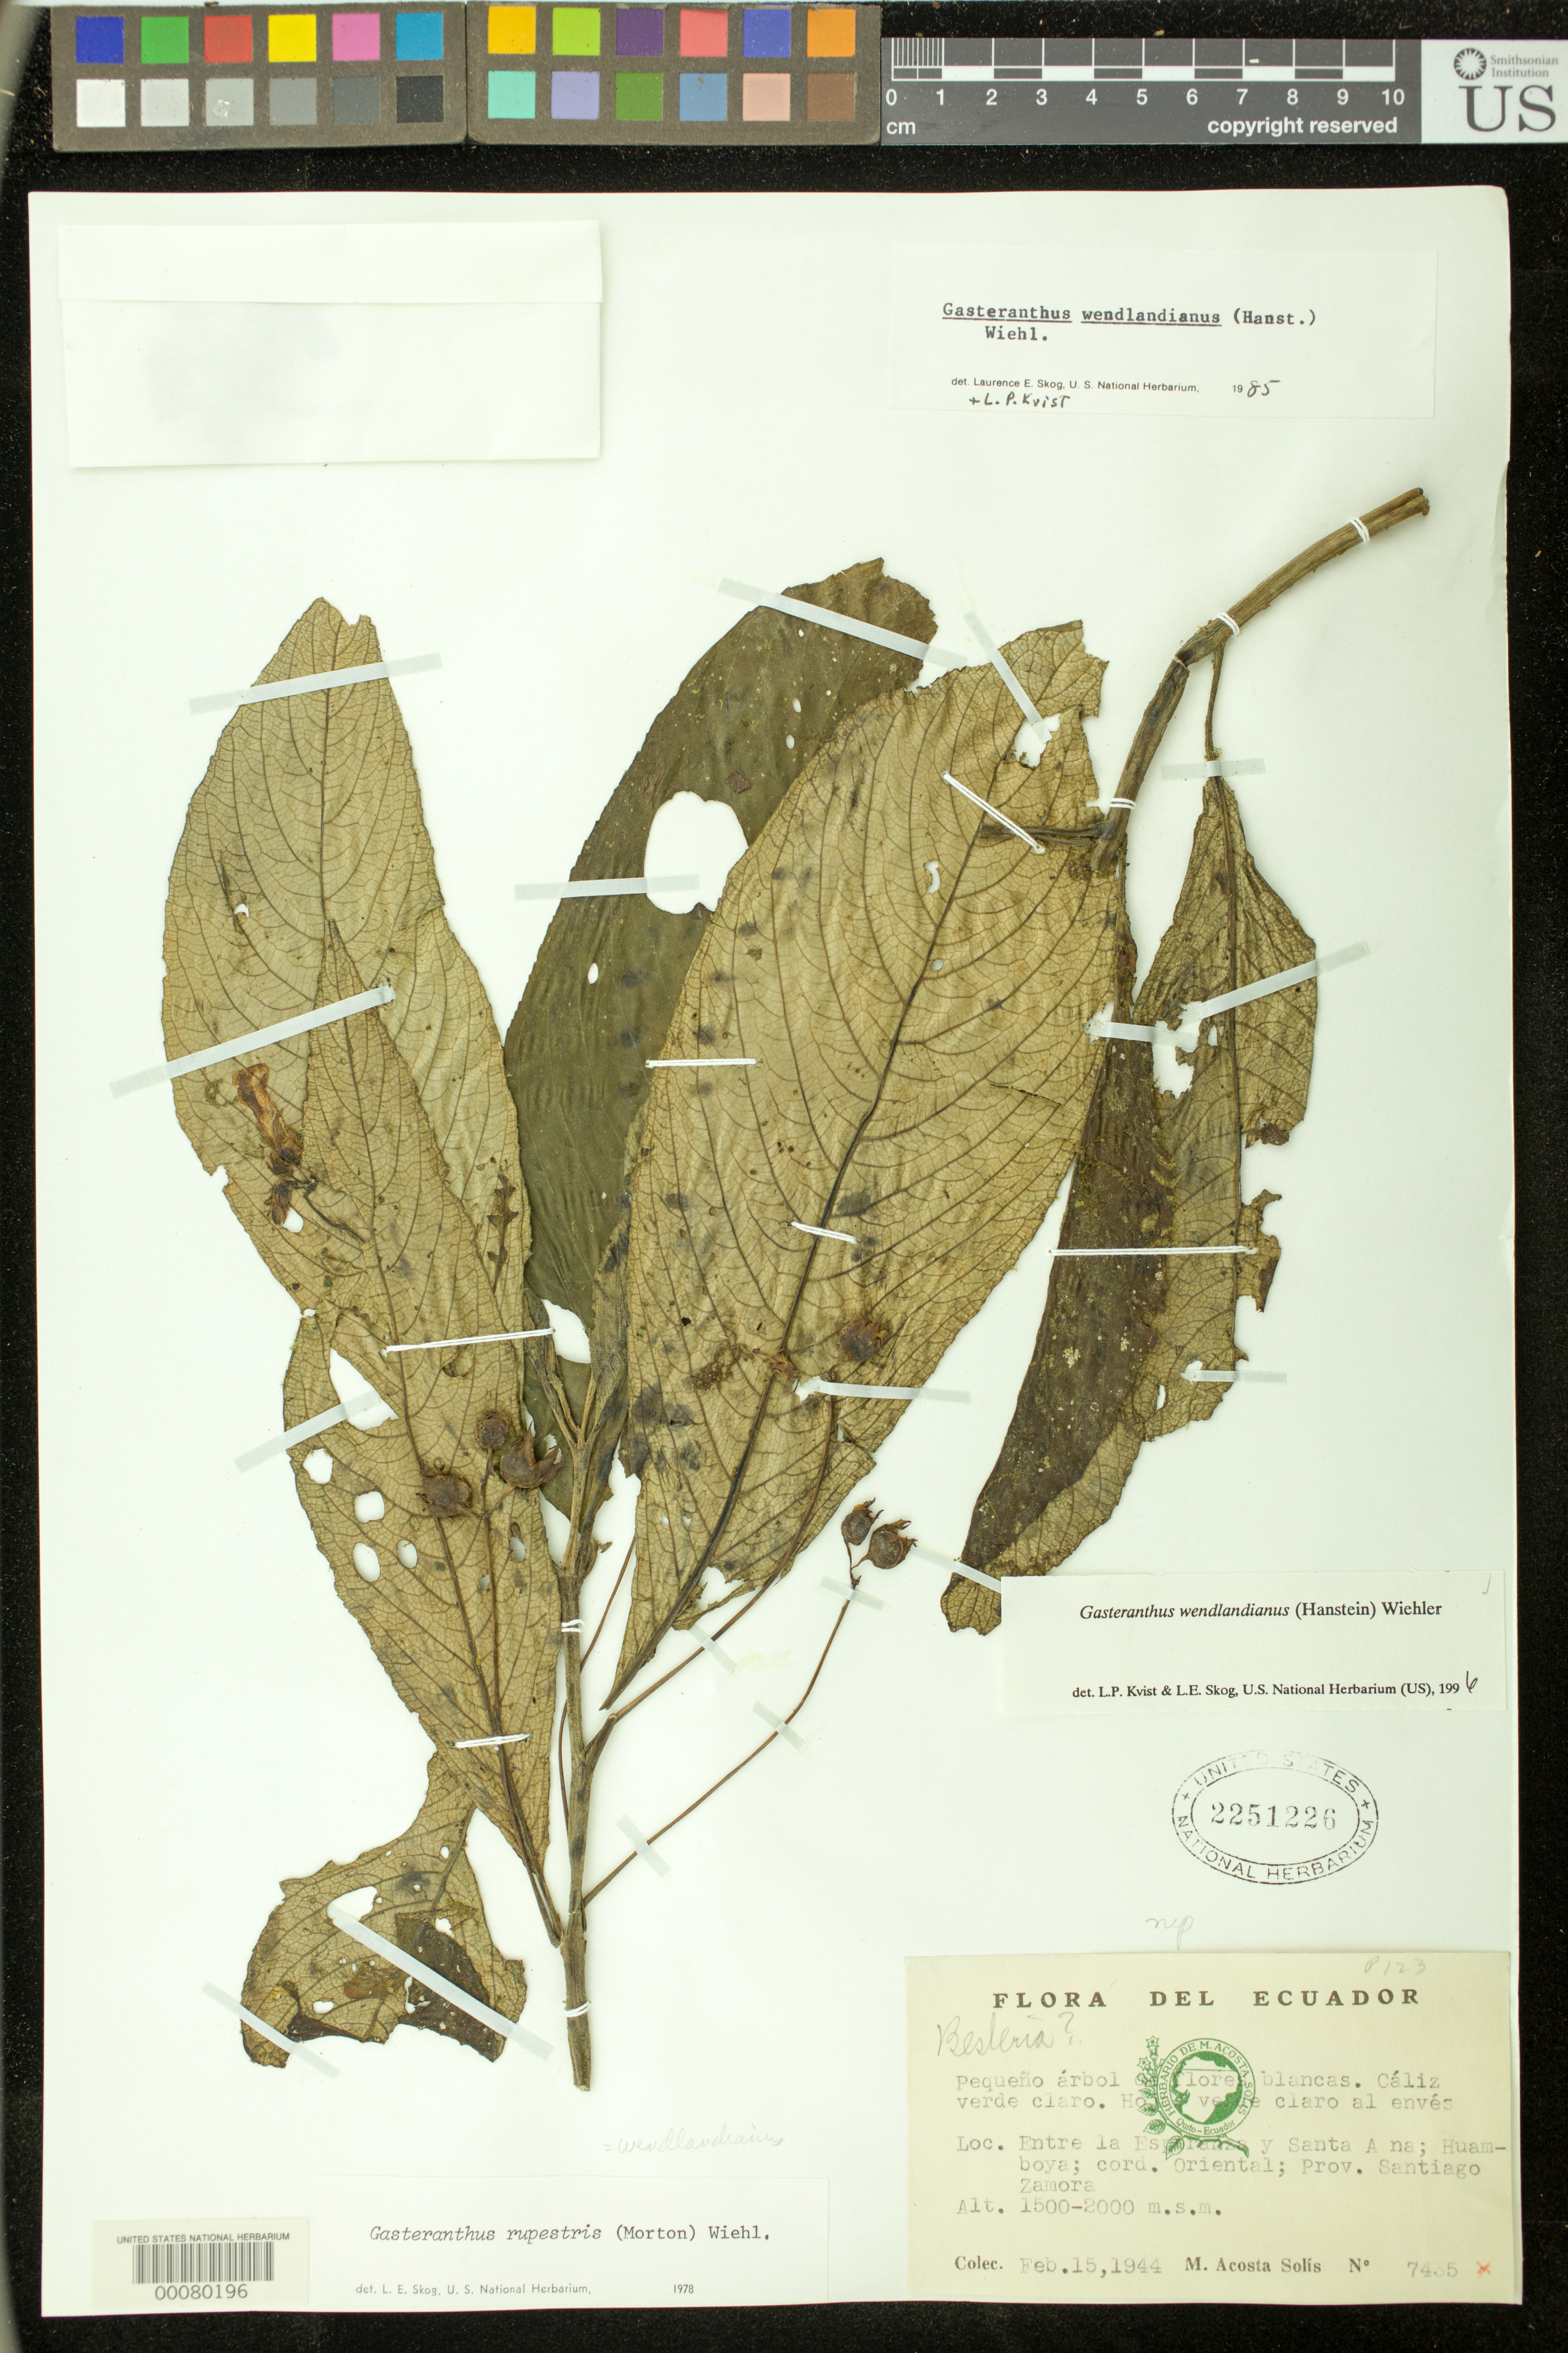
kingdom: Plantae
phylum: Tracheophyta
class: Magnoliopsida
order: Lamiales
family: Gesneriaceae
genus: Gasteranthus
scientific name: Gasteranthus wendlandianus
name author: (Hanst.) Wiehler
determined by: Skog, Laurence E.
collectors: M. Acosta Solis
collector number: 7435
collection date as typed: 15 Feb 1944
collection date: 1944-02-15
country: Ecuador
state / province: Morona-Santiago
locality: Entre la Esperanza y Santa Ana; Huamboya; Cord. Oriental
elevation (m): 1500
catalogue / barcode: US 2251226